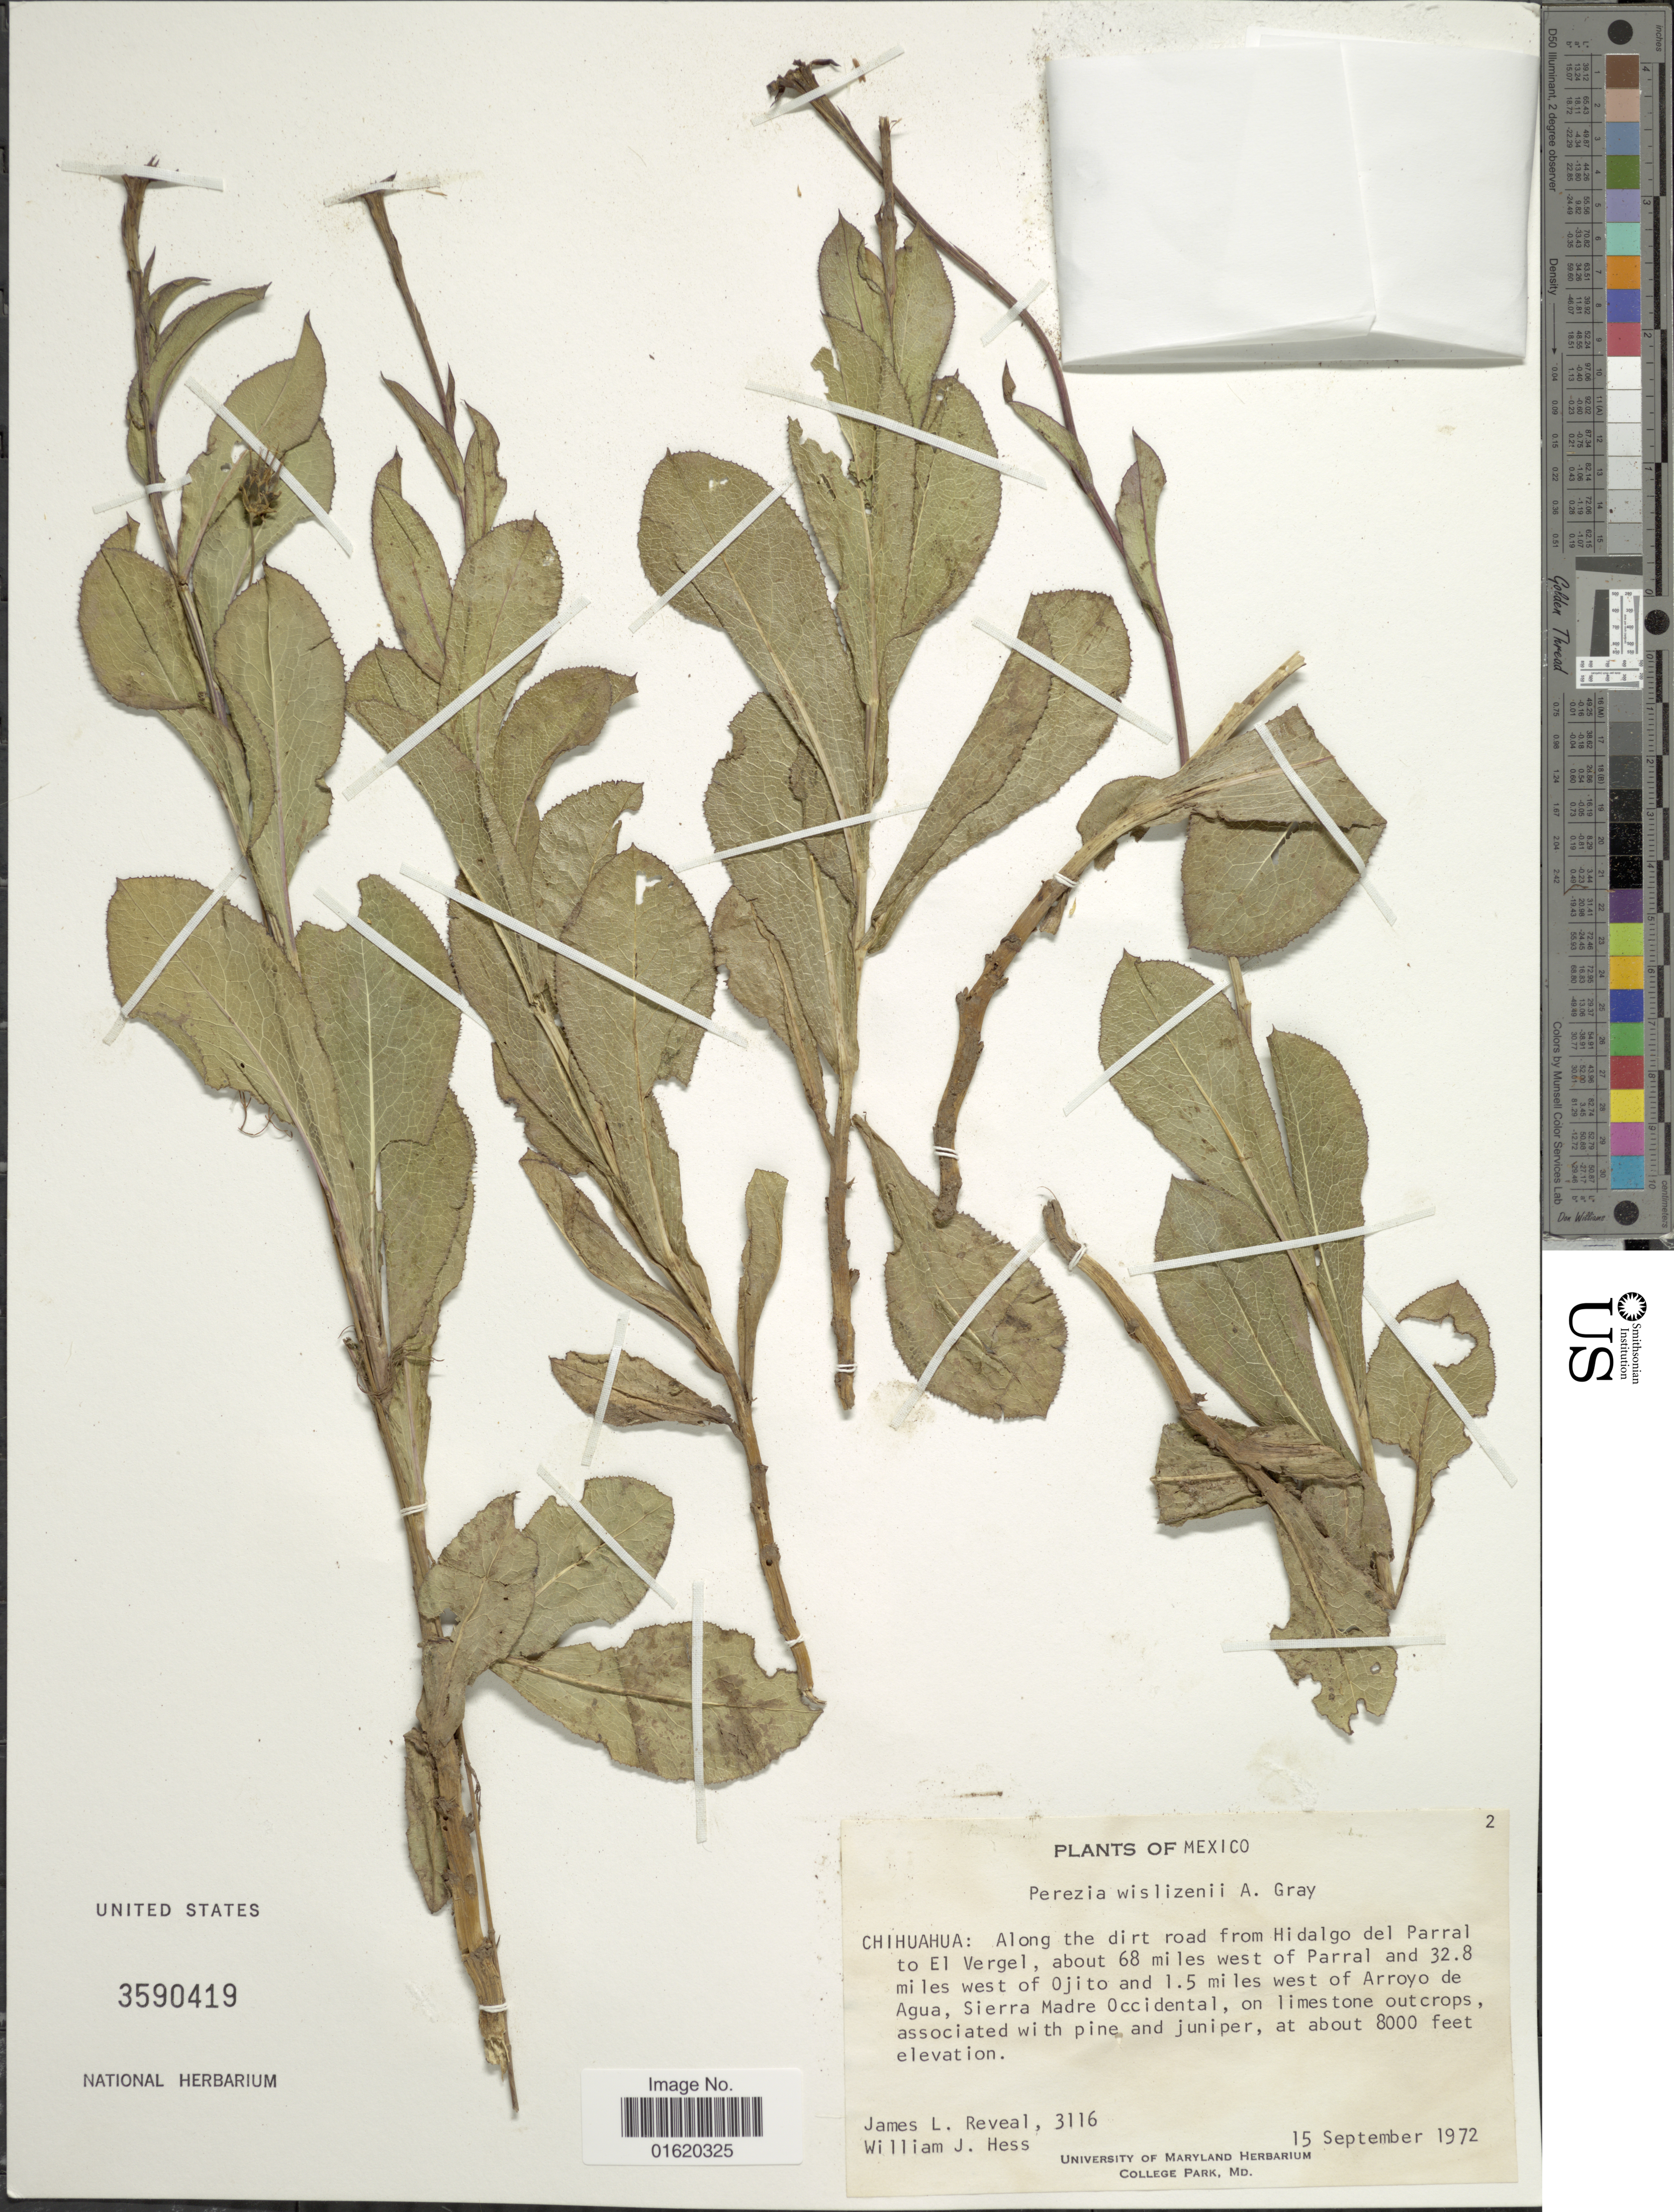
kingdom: Plantae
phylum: Tracheophyta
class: Magnoliopsida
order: Asterales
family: Asteraceae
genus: Acourtia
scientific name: Acourtia wislizeni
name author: (A. Gray) Reveal & R.M. King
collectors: J. L. Reveal & W. Hess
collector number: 3116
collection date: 1972-09-15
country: Mexico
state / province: Chihuahua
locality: Along the dirt road from Hidalgo del Parral to El Vergel, about 68 miles of Parral and 32.8 miles west of Ojito and 1.5 miles west of Arroyo de Agua, Sierra Madre Occidental, on limestone outcrops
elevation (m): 2438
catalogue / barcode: US 3590419